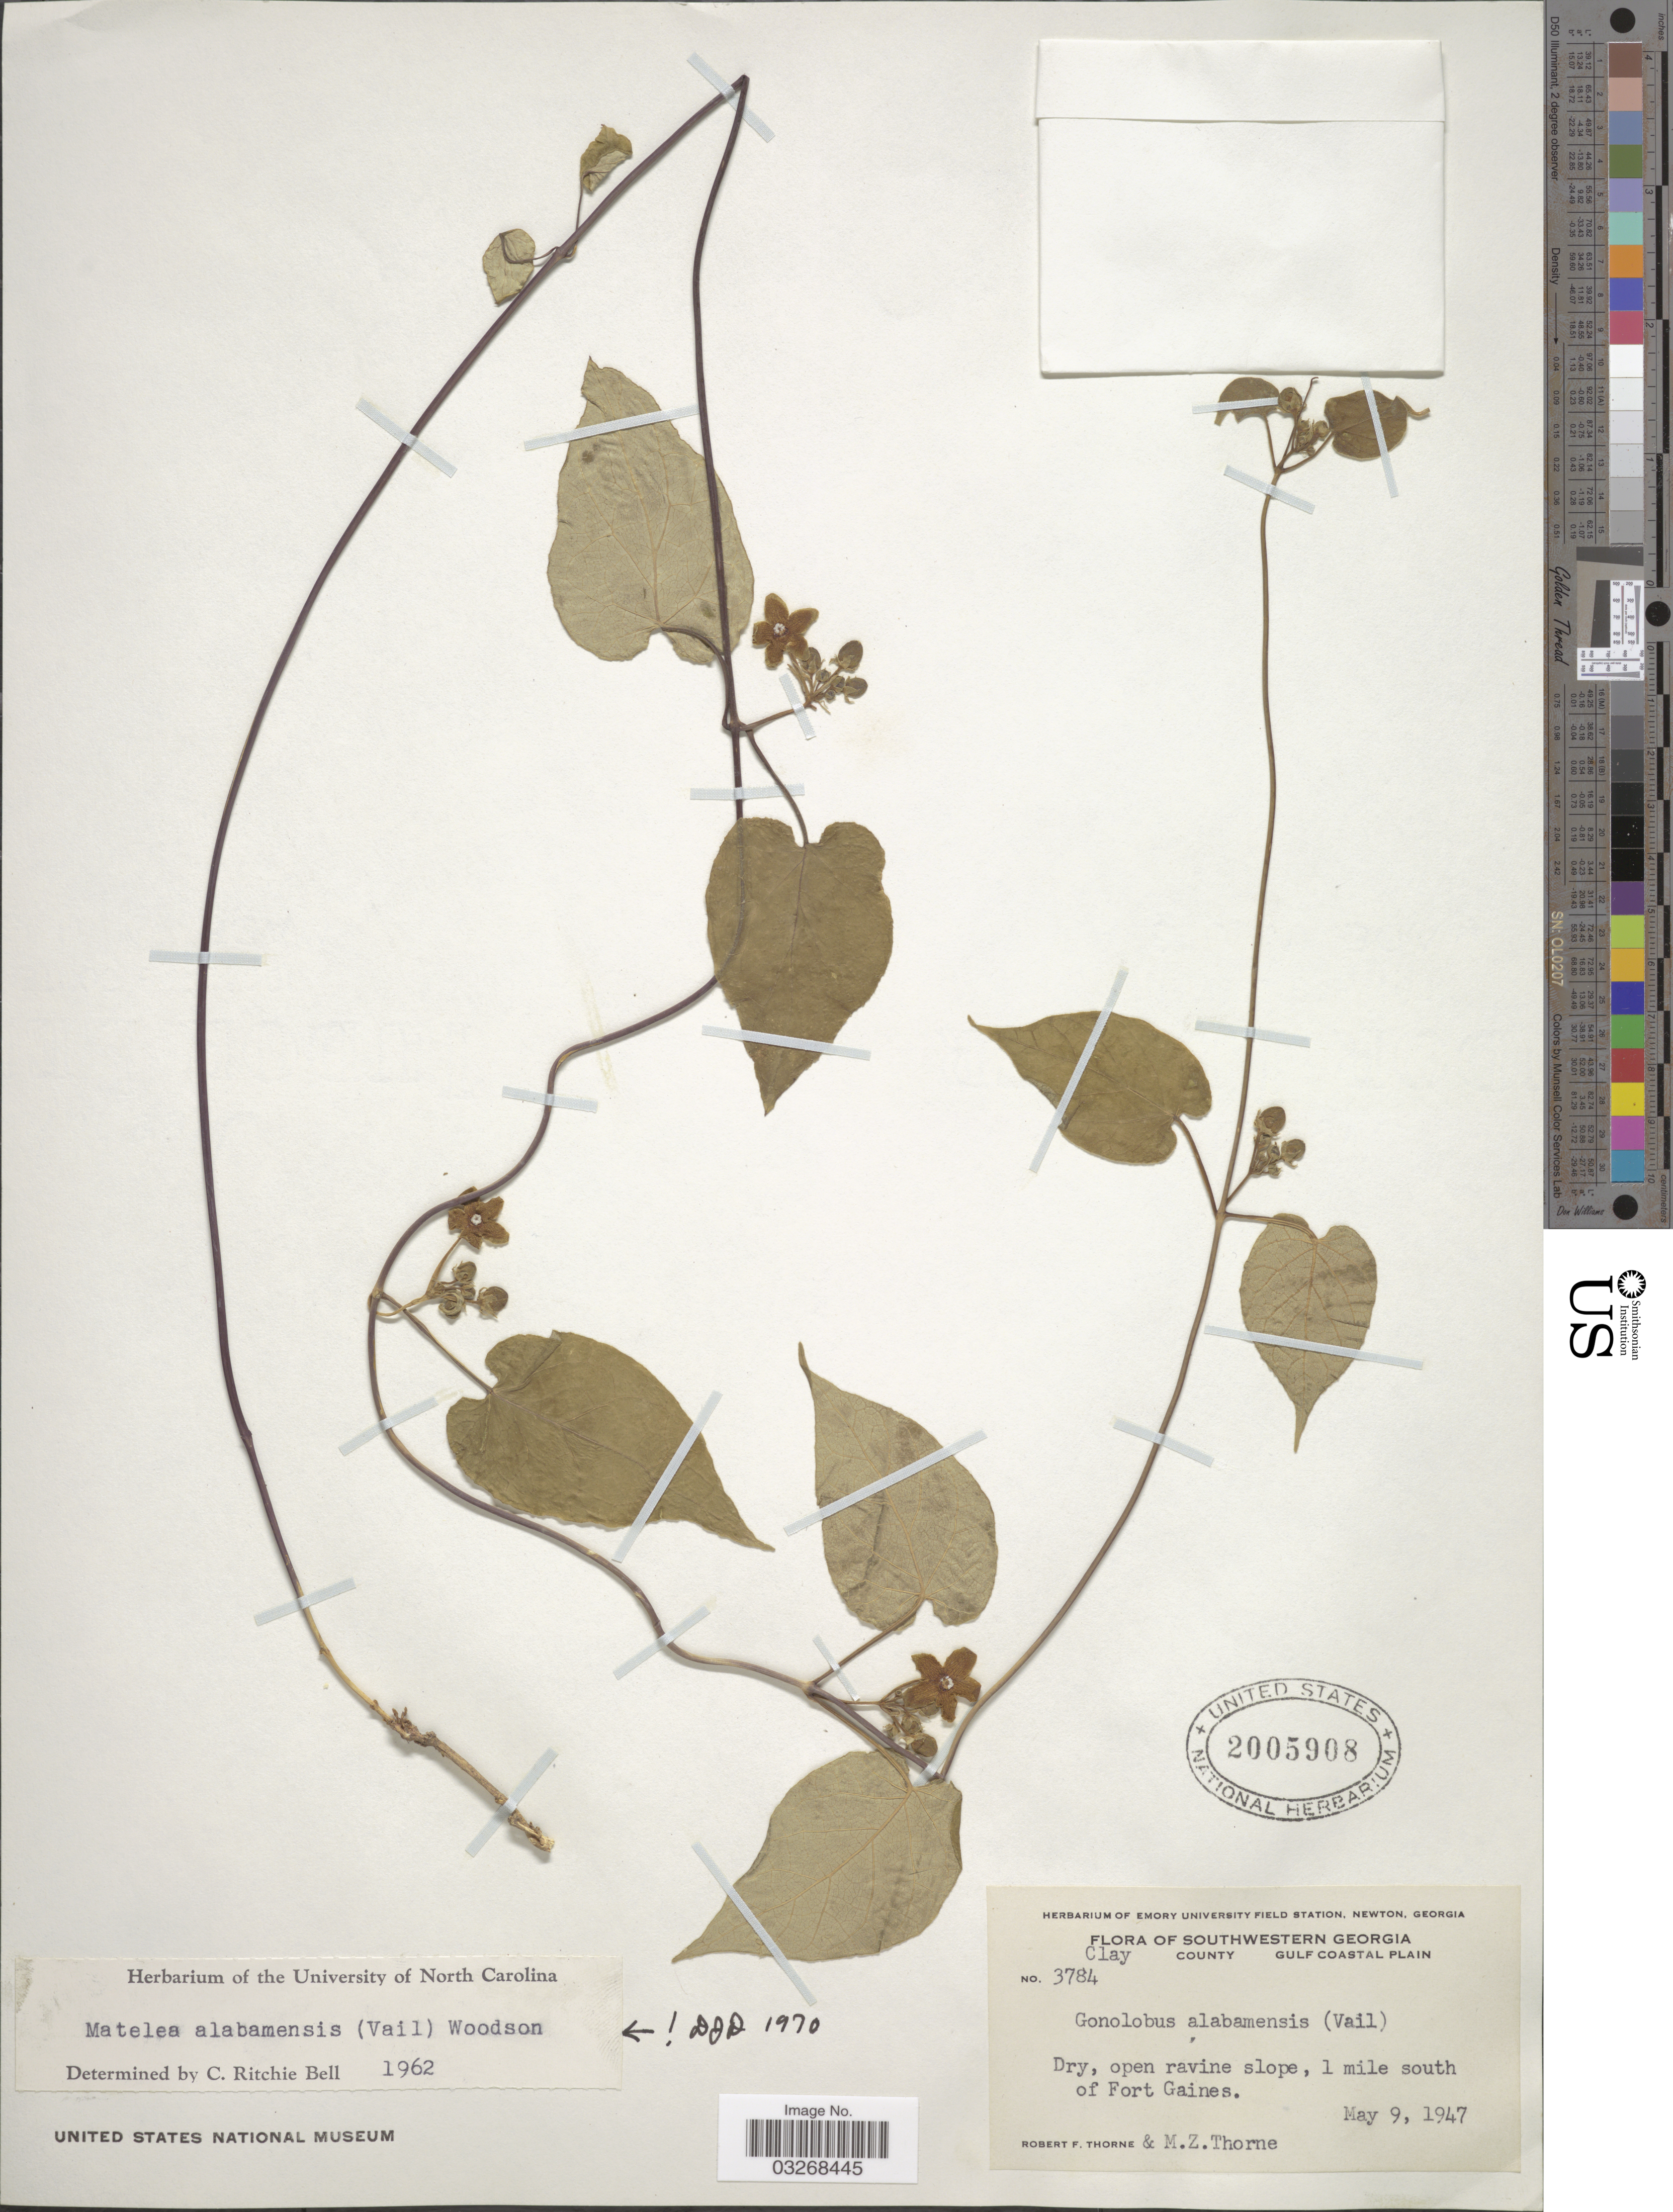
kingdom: Plantae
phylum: Tracheophyta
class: Magnoliopsida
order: Gentianales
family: Apocynaceae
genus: Marsdenia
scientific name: Marsdenia alabamensis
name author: (Vail) Woodson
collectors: R. F. Thorne & M. Thorne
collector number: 3784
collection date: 1947-05-09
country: United States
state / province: Georgia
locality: Southwestern Georgia. Clay County. Gulf Coastal Plain. 1 mile south of Fort Gaines.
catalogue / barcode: US 2005908